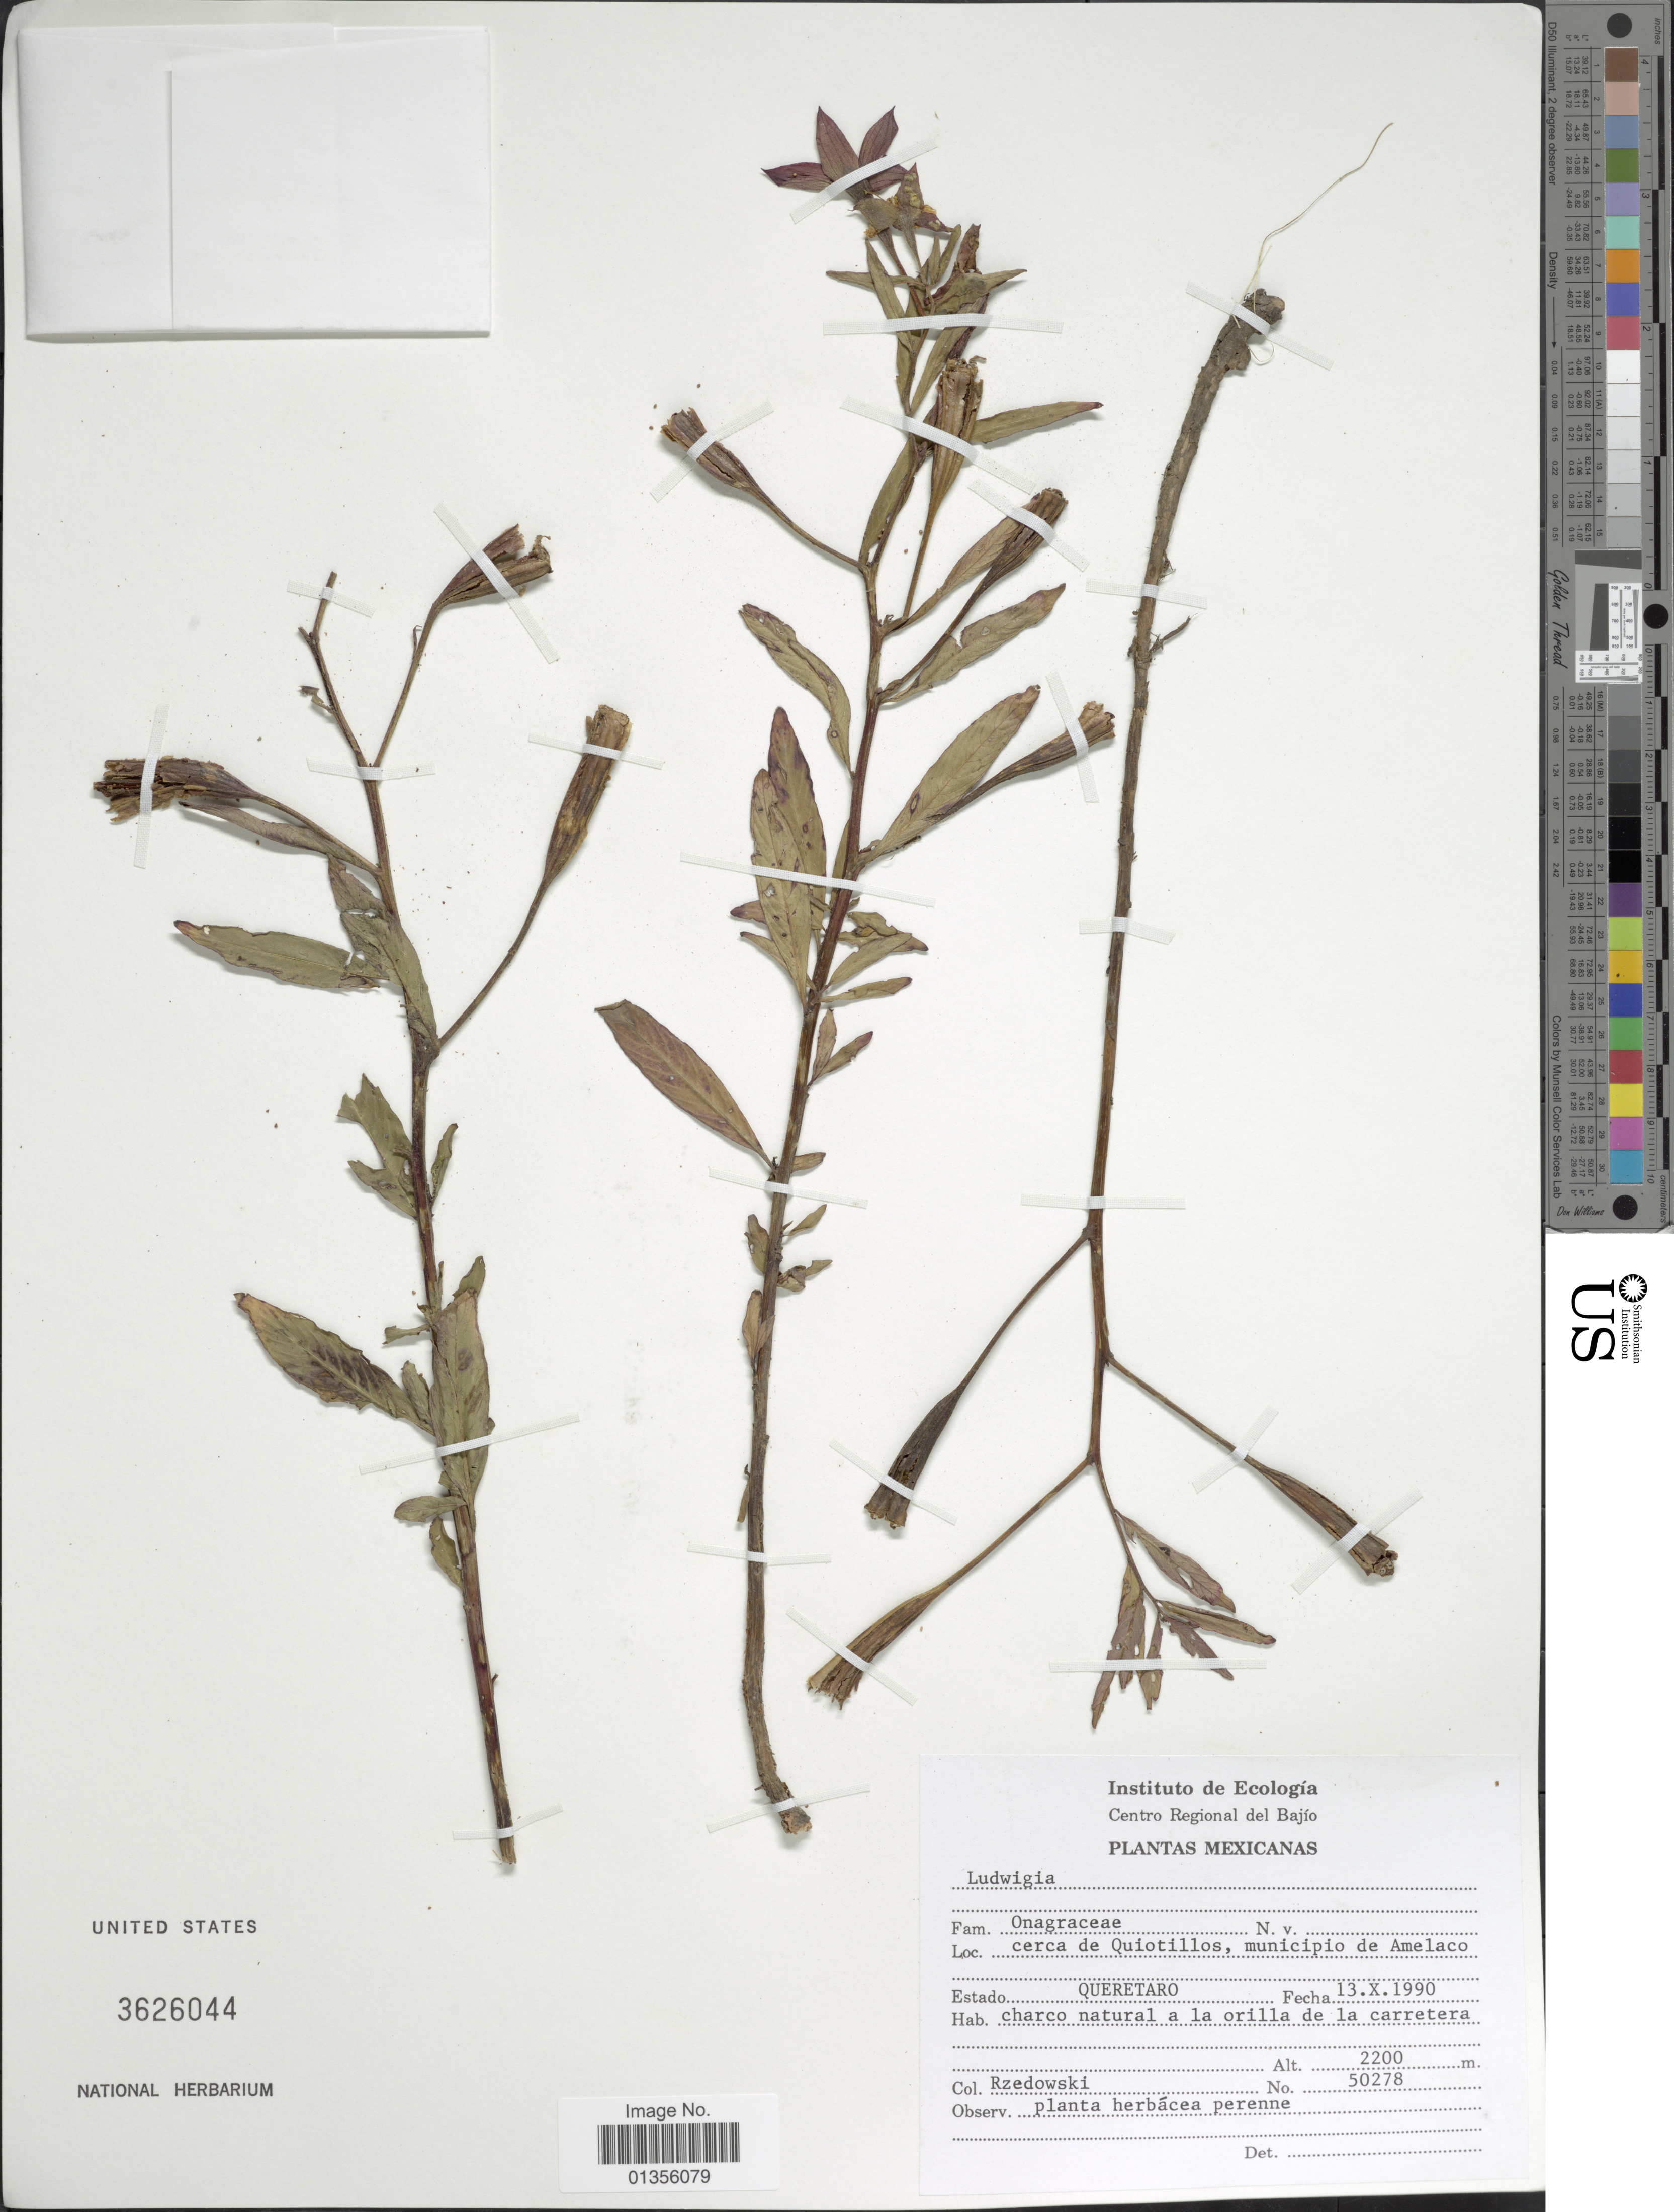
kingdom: Plantae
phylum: Tracheophyta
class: Magnoliopsida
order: Myrtales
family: Onagraceae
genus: Ludwigia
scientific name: Ludwigia sp.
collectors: Rzedowski, --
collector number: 50278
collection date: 1990-10-13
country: Mexico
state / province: Querétaro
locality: Cerca de Quiotillos, municipio de Amelaco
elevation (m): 2200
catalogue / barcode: US 3626044